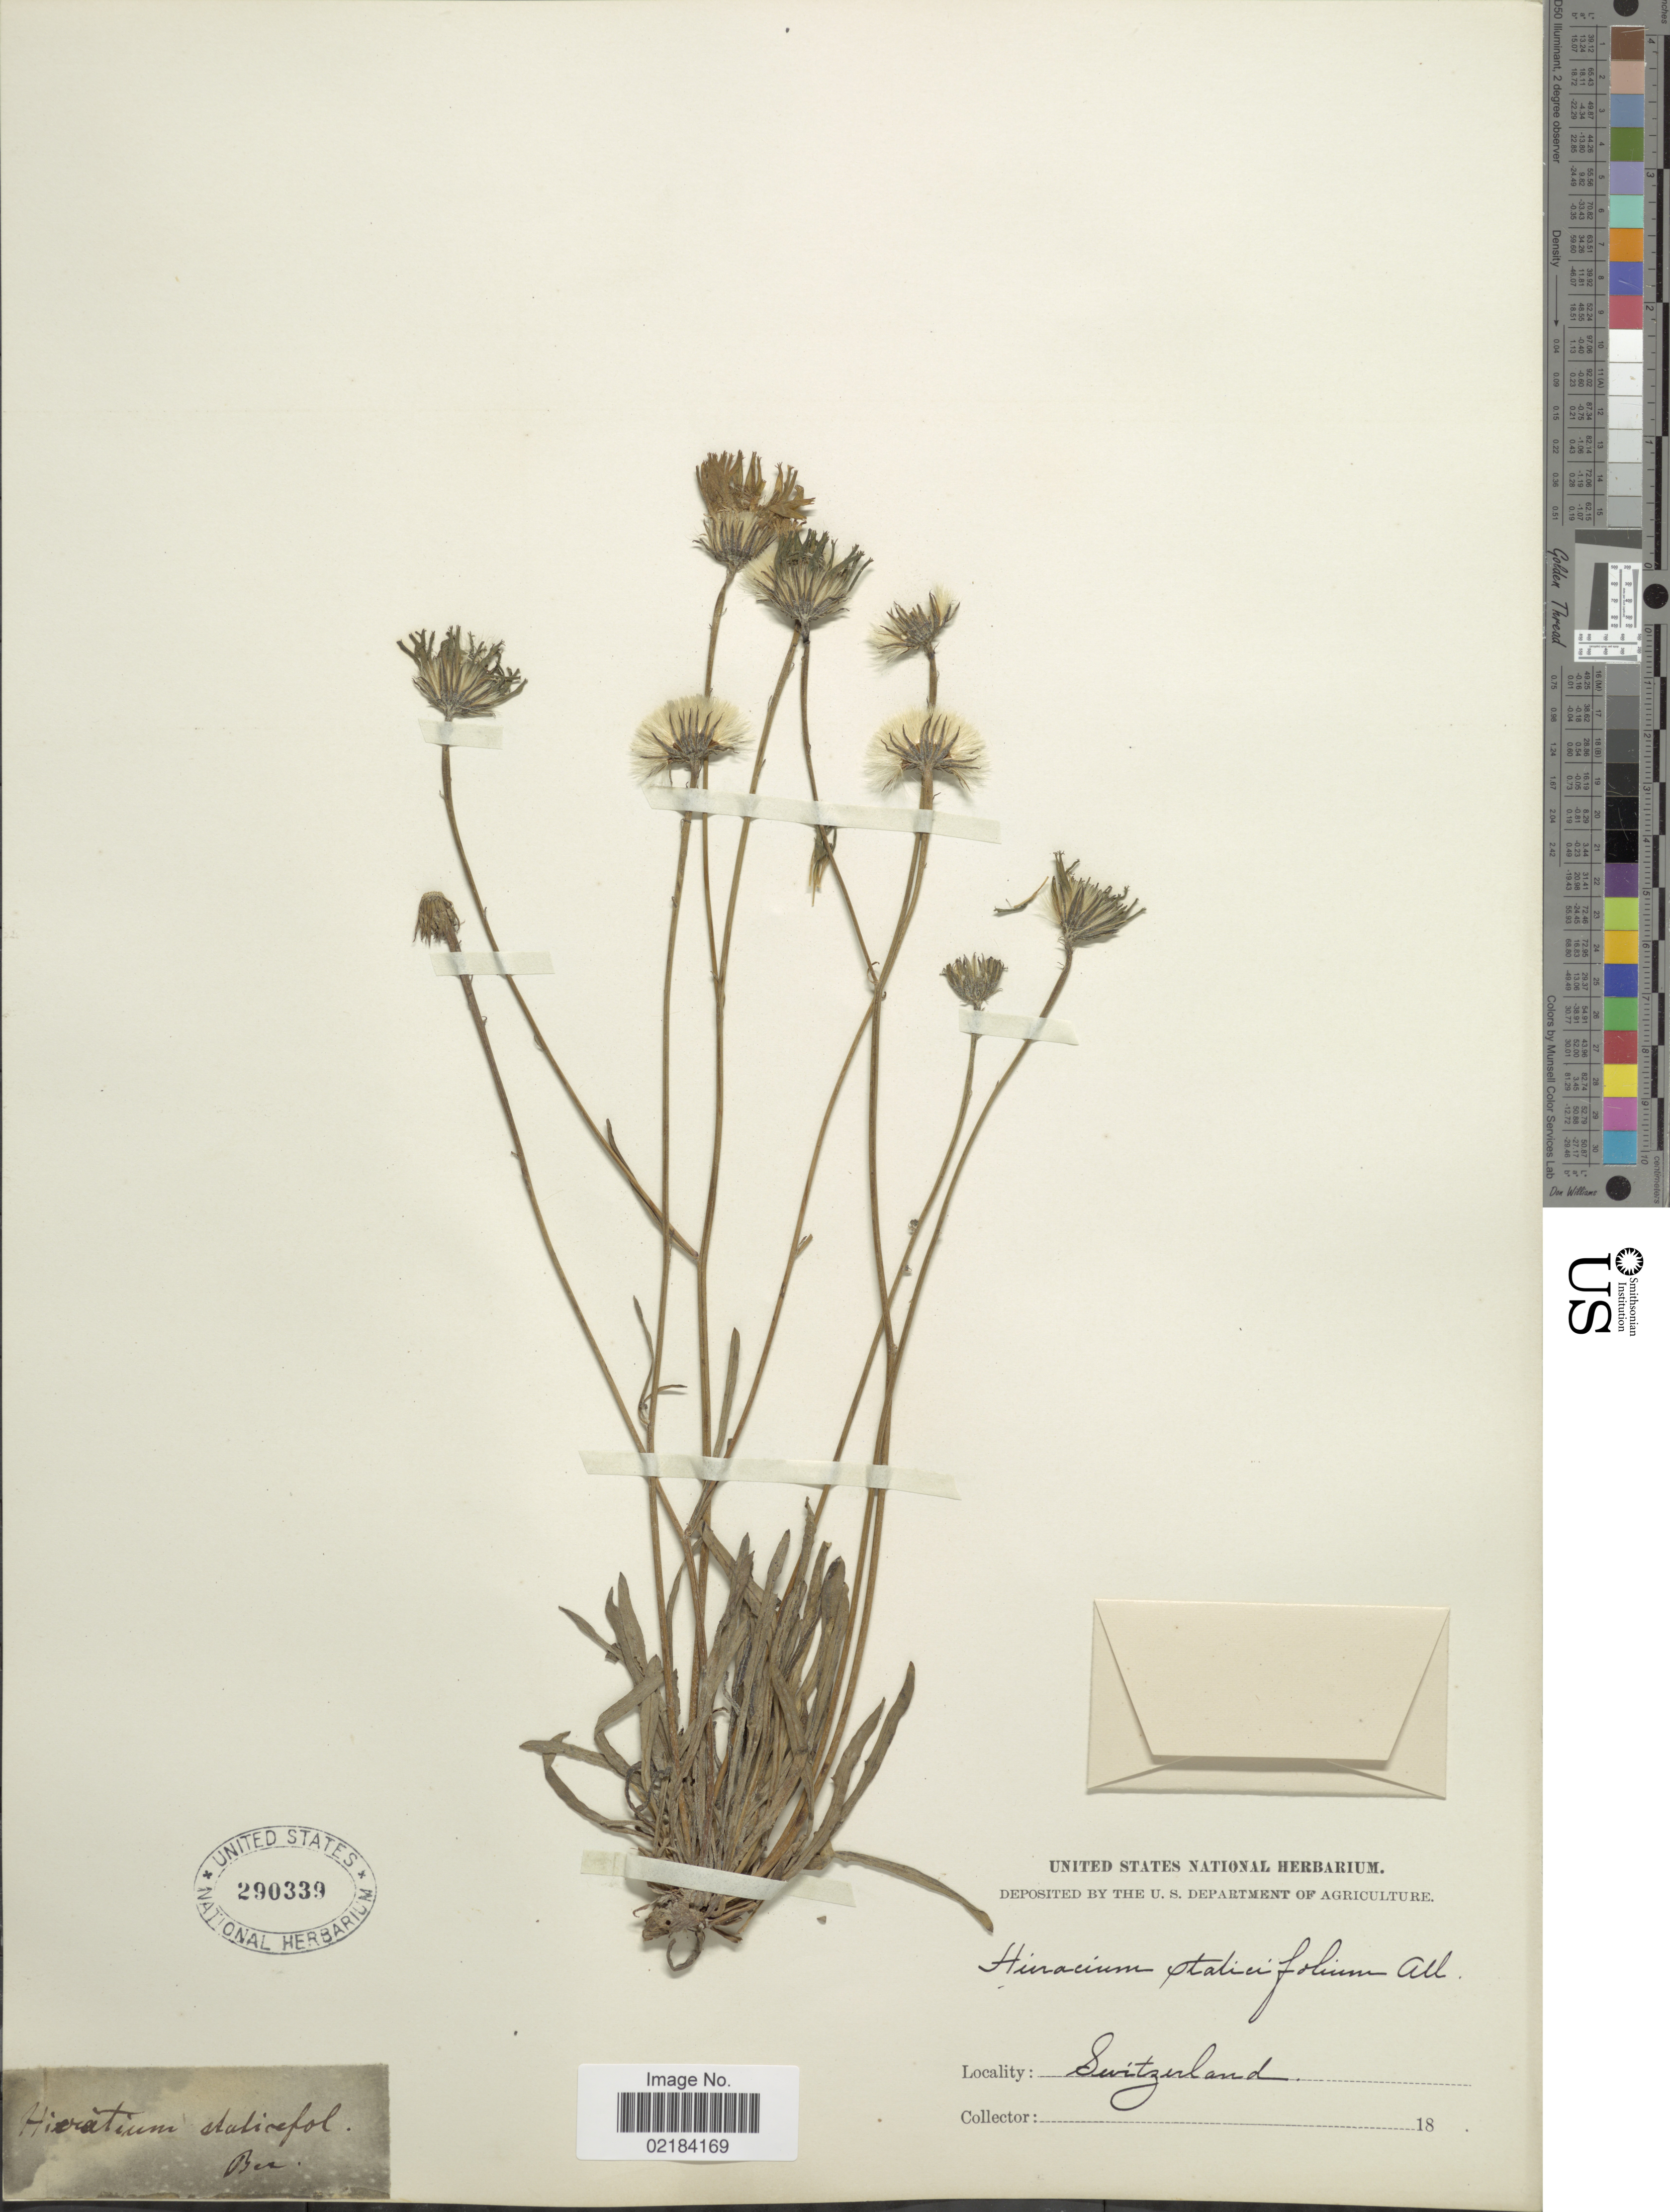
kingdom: Plantae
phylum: Tracheophyta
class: Magnoliopsida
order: Asterales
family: Asteraceae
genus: Hieracium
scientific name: Hieracium staticifolium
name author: Vill.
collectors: ex herb. United States National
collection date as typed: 18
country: Switzerland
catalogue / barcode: US 290339